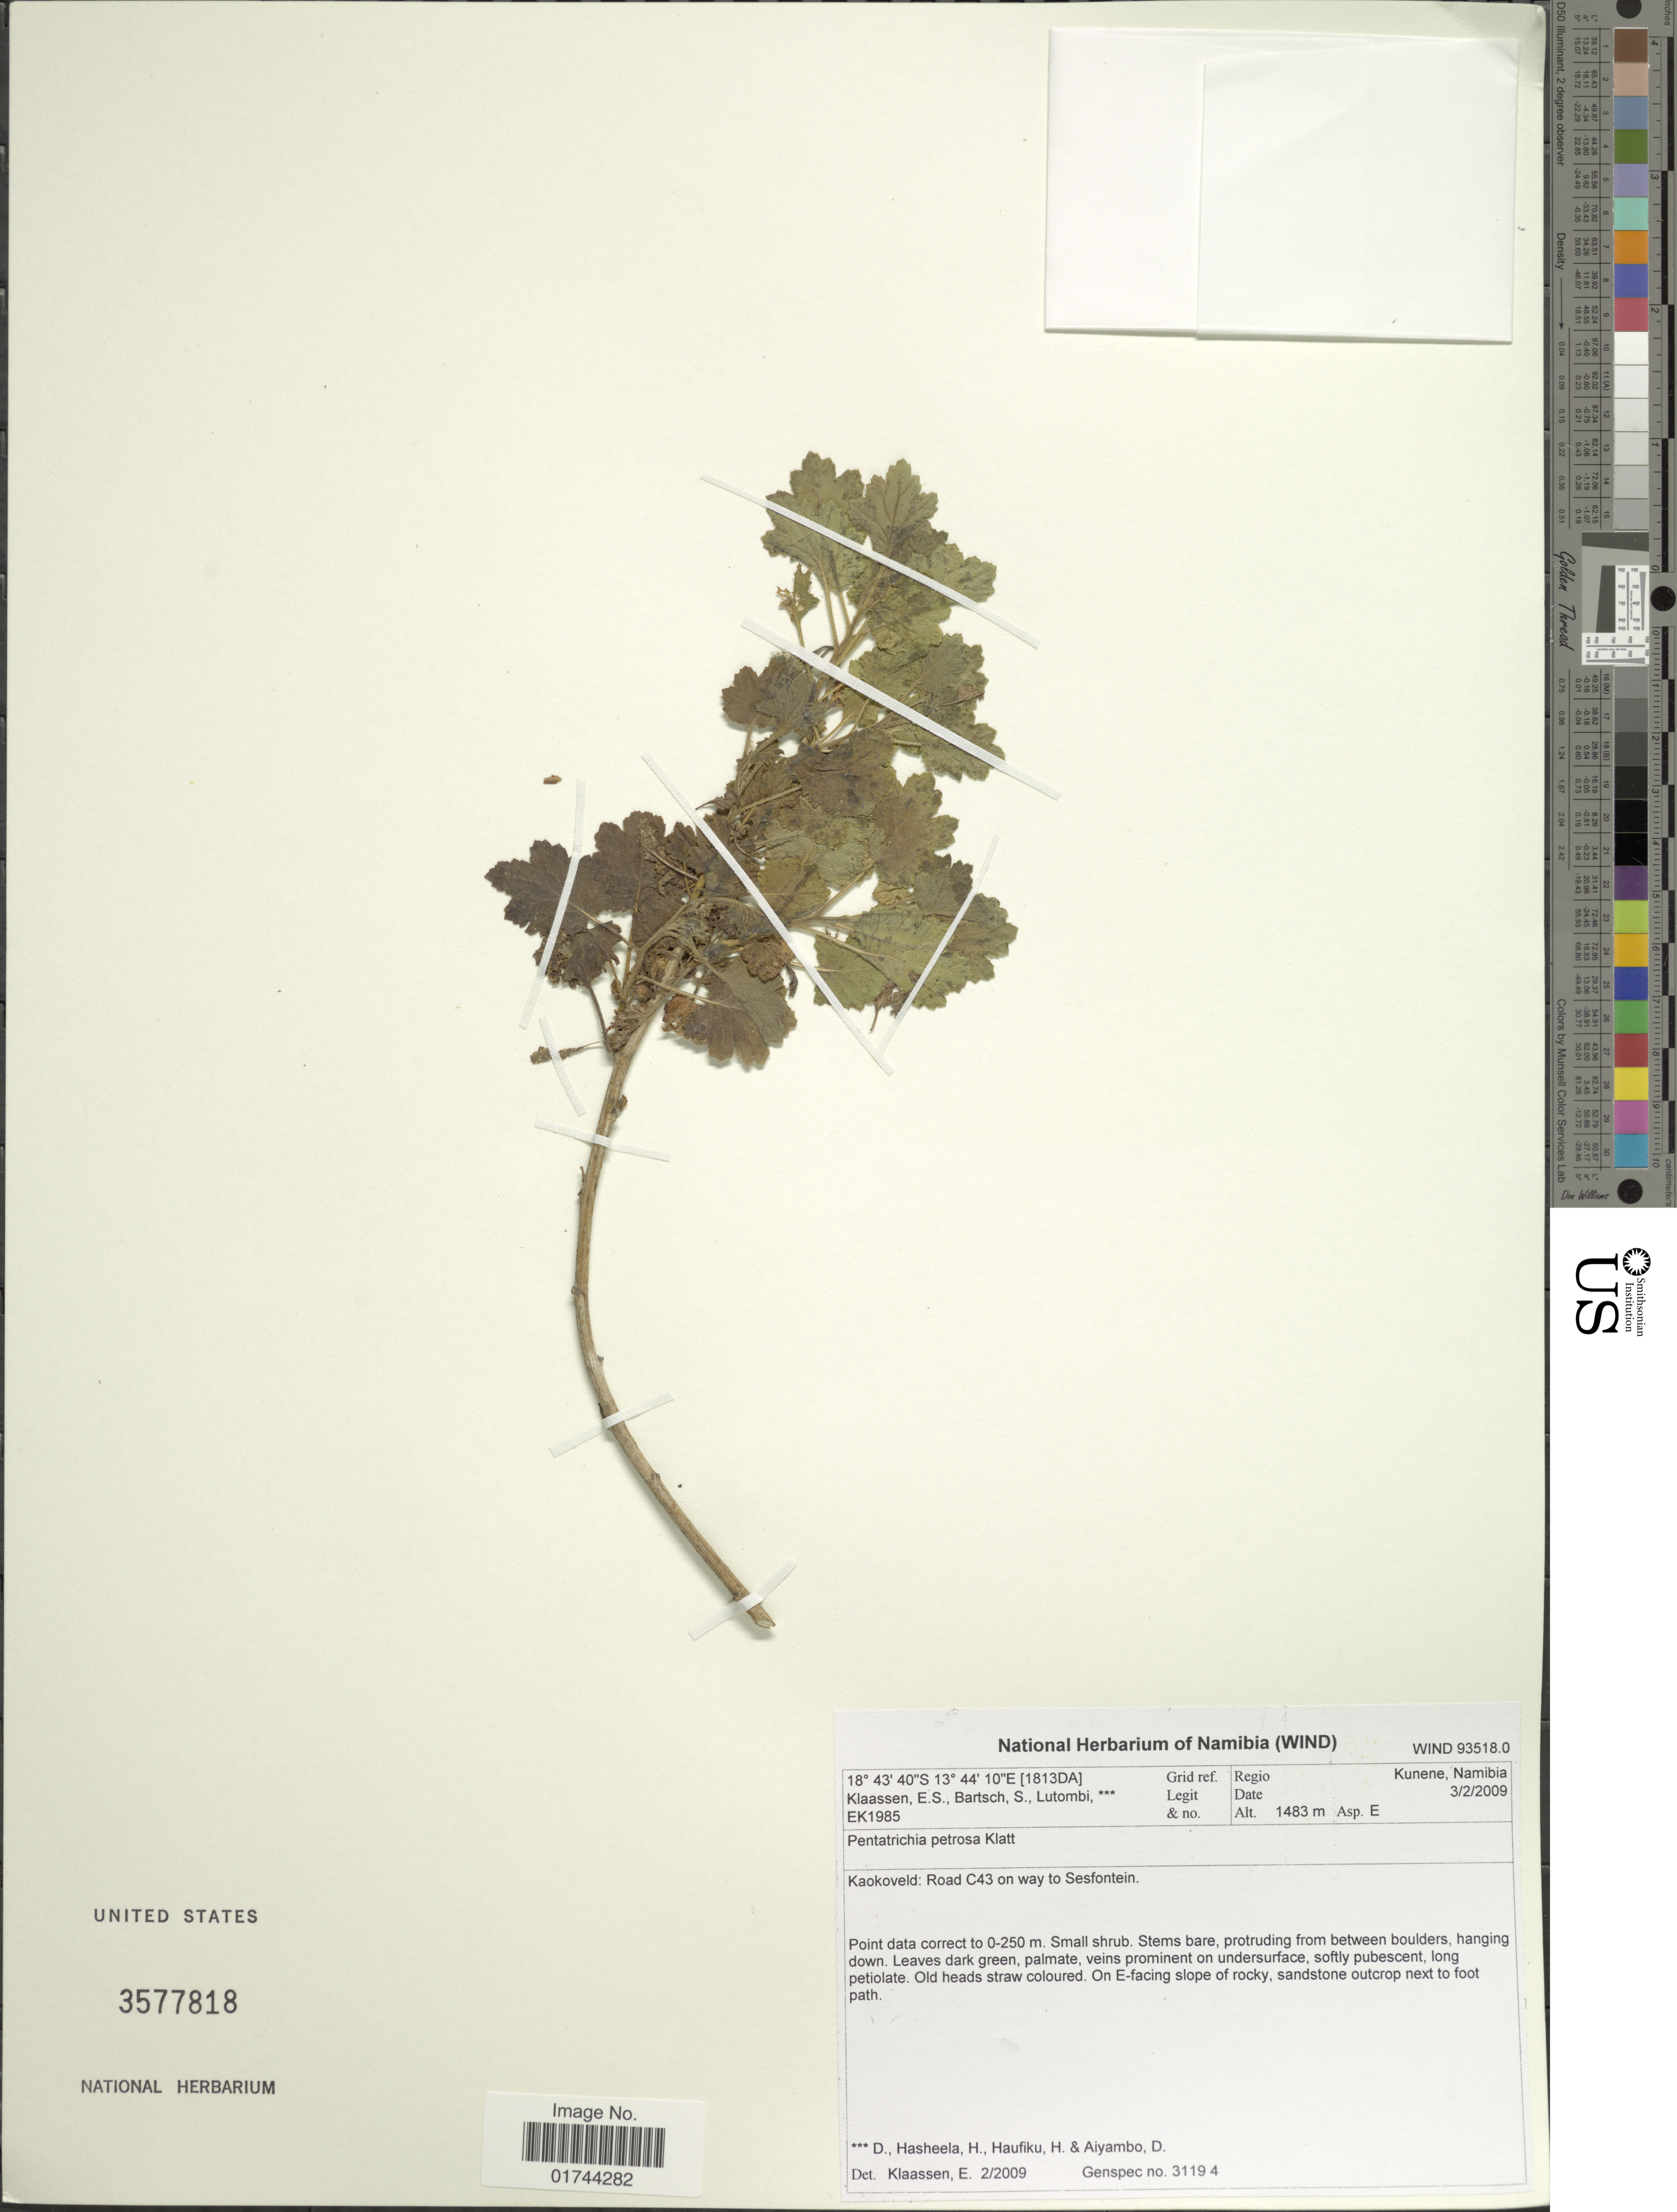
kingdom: Plantae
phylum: Tracheophyta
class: Magnoliopsida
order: Asterales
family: Asteraceae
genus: Pentatrichia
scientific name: Pentatrichia petrosa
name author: Klatt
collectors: E. S. Klaassen, S. Bartsch, D. Lutombi, H. Hasheela & et al.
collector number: EK1985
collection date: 2009-02-03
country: Namibia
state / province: Kunene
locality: Kaokoveld: Road C43 on way to Sesfontein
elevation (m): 1483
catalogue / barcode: US 3577818